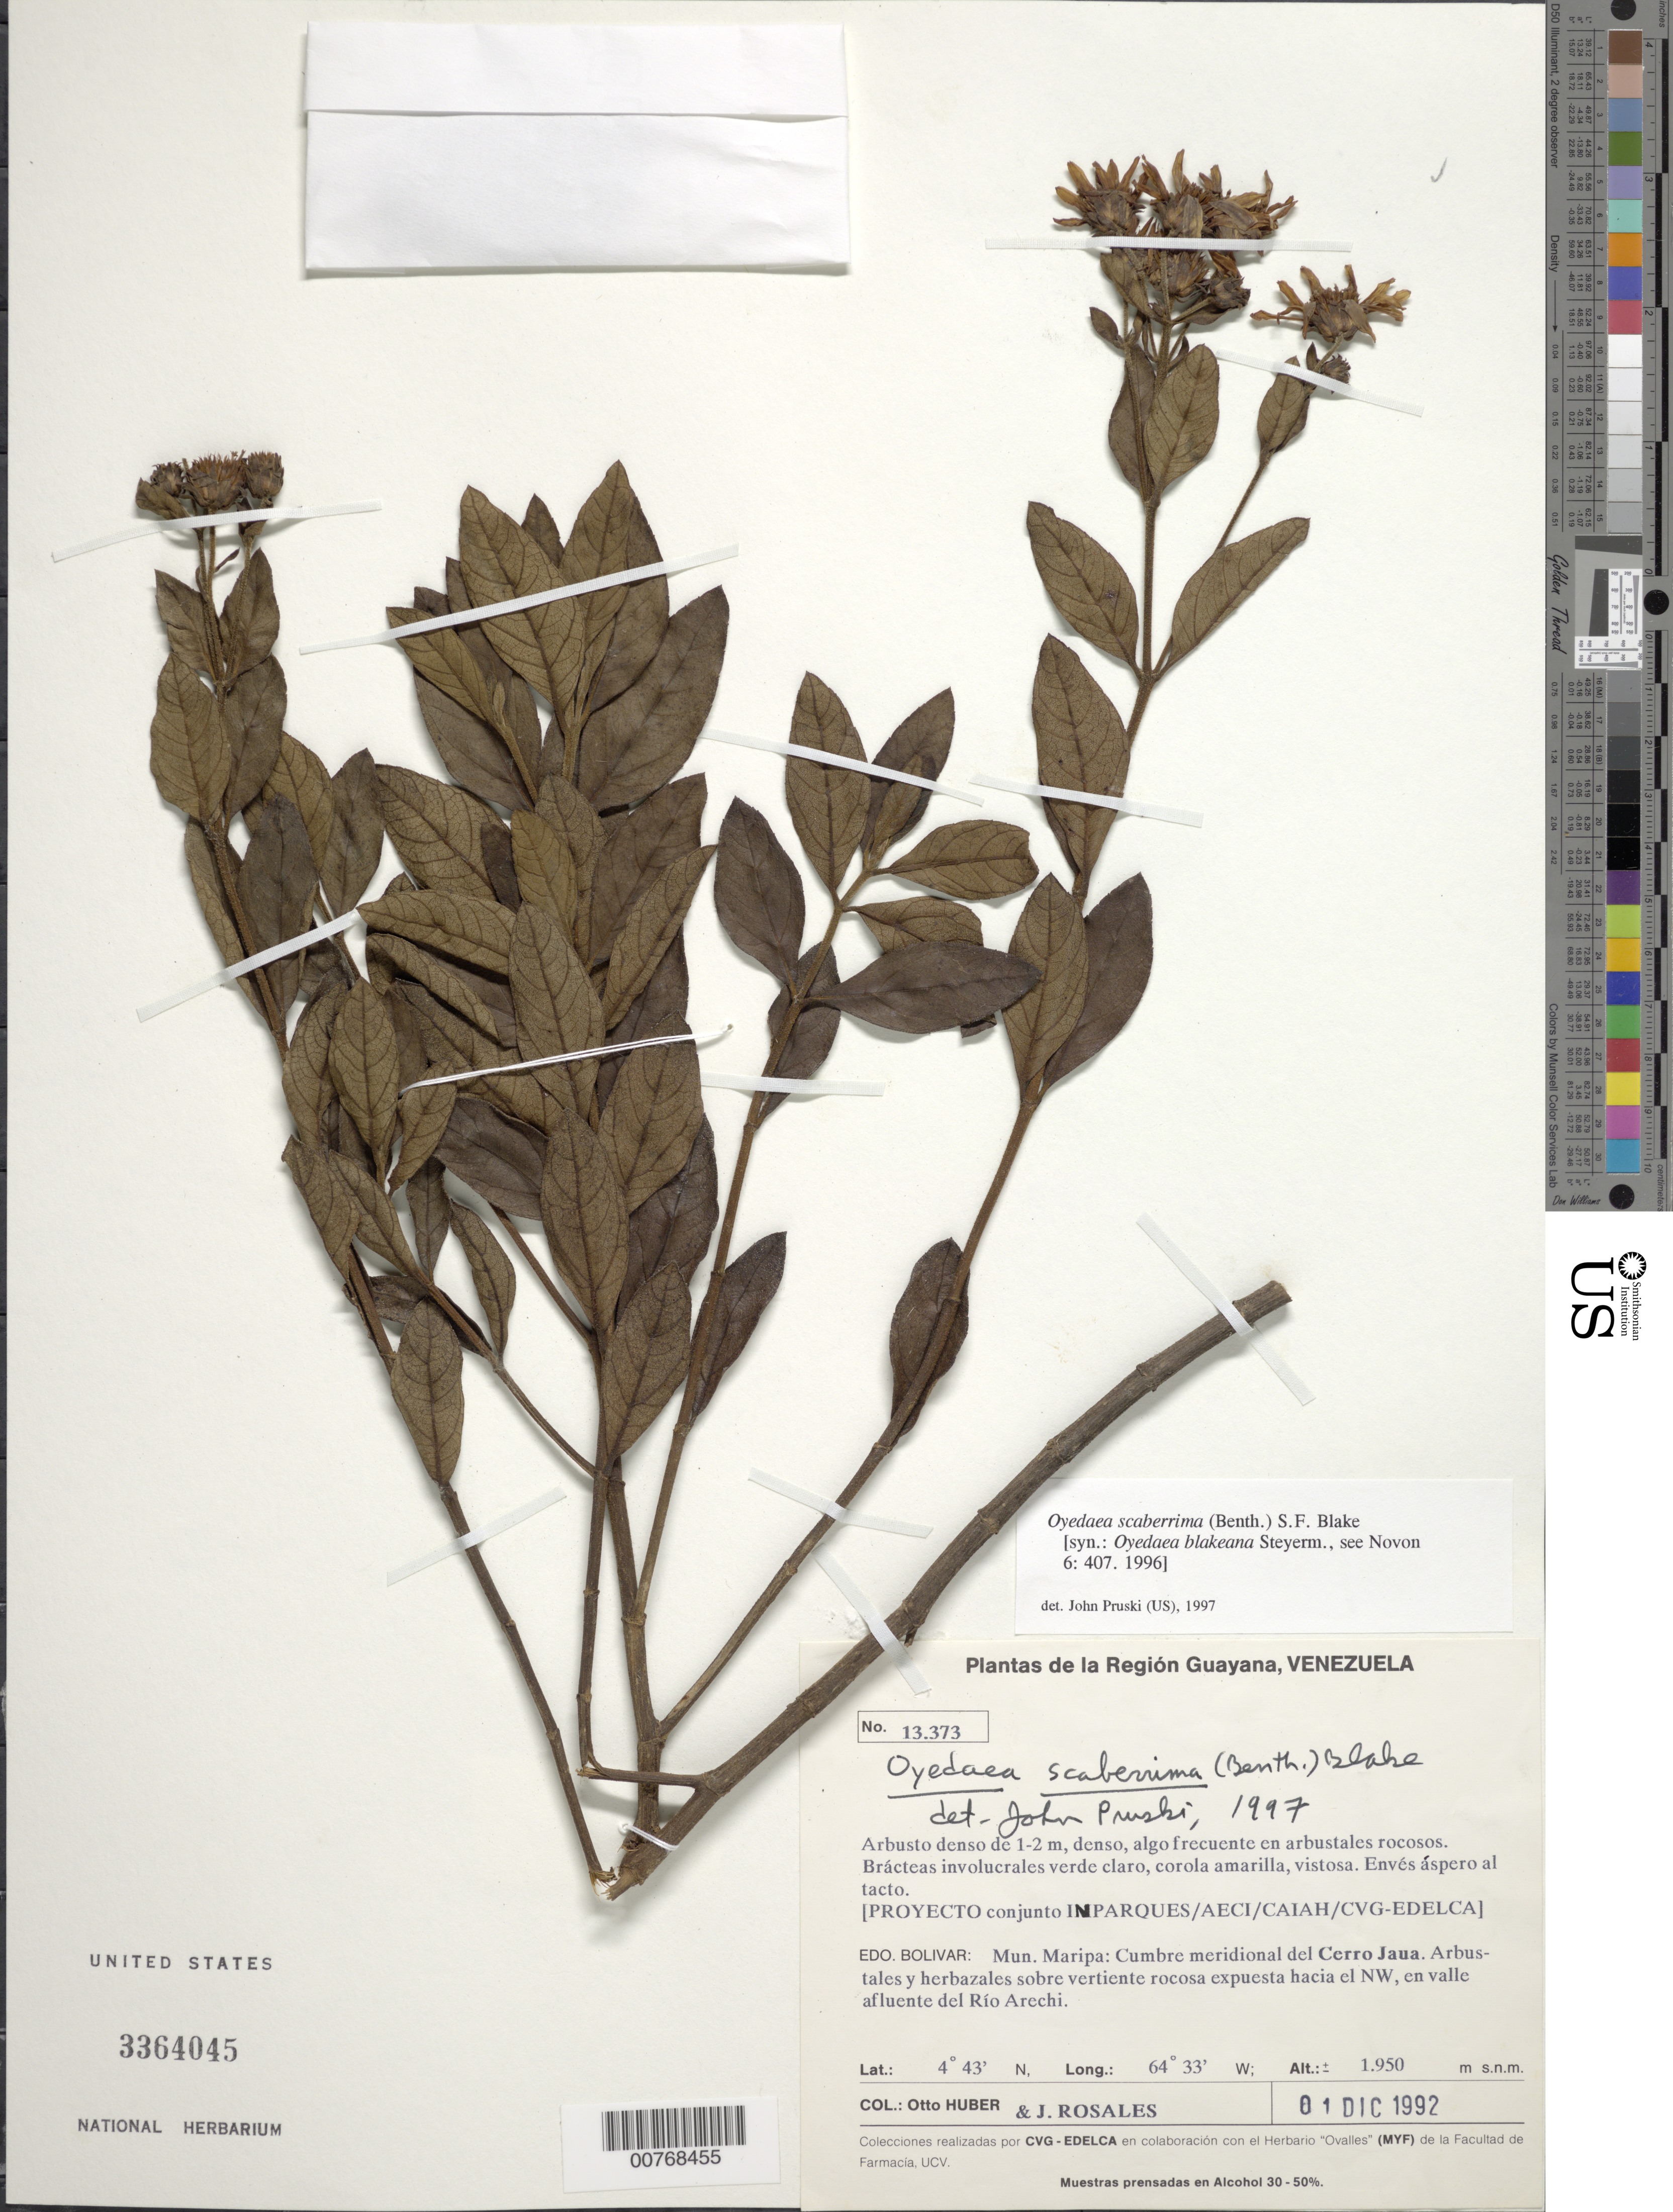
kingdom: Plantae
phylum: Tracheophyta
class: Magnoliopsida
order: Asterales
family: Asteraceae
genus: Oyedaea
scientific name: Oyedaea scaberrima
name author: (Benth.) S.F. Blake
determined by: Pruski, J. F.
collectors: O. Huber & J. Rosales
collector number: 13373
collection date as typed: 1-Dec-92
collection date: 1992-12-01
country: Venezuela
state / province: Bolívar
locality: Mun. Maripa, Cerro Jaua, Cumbre meridional, valle afluente del Río Arechi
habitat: Arbustales rocosos. Arbustales y herbazales sobre vertiente rocosa expuesta hacia el NW.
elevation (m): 1950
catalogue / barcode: US 3364045